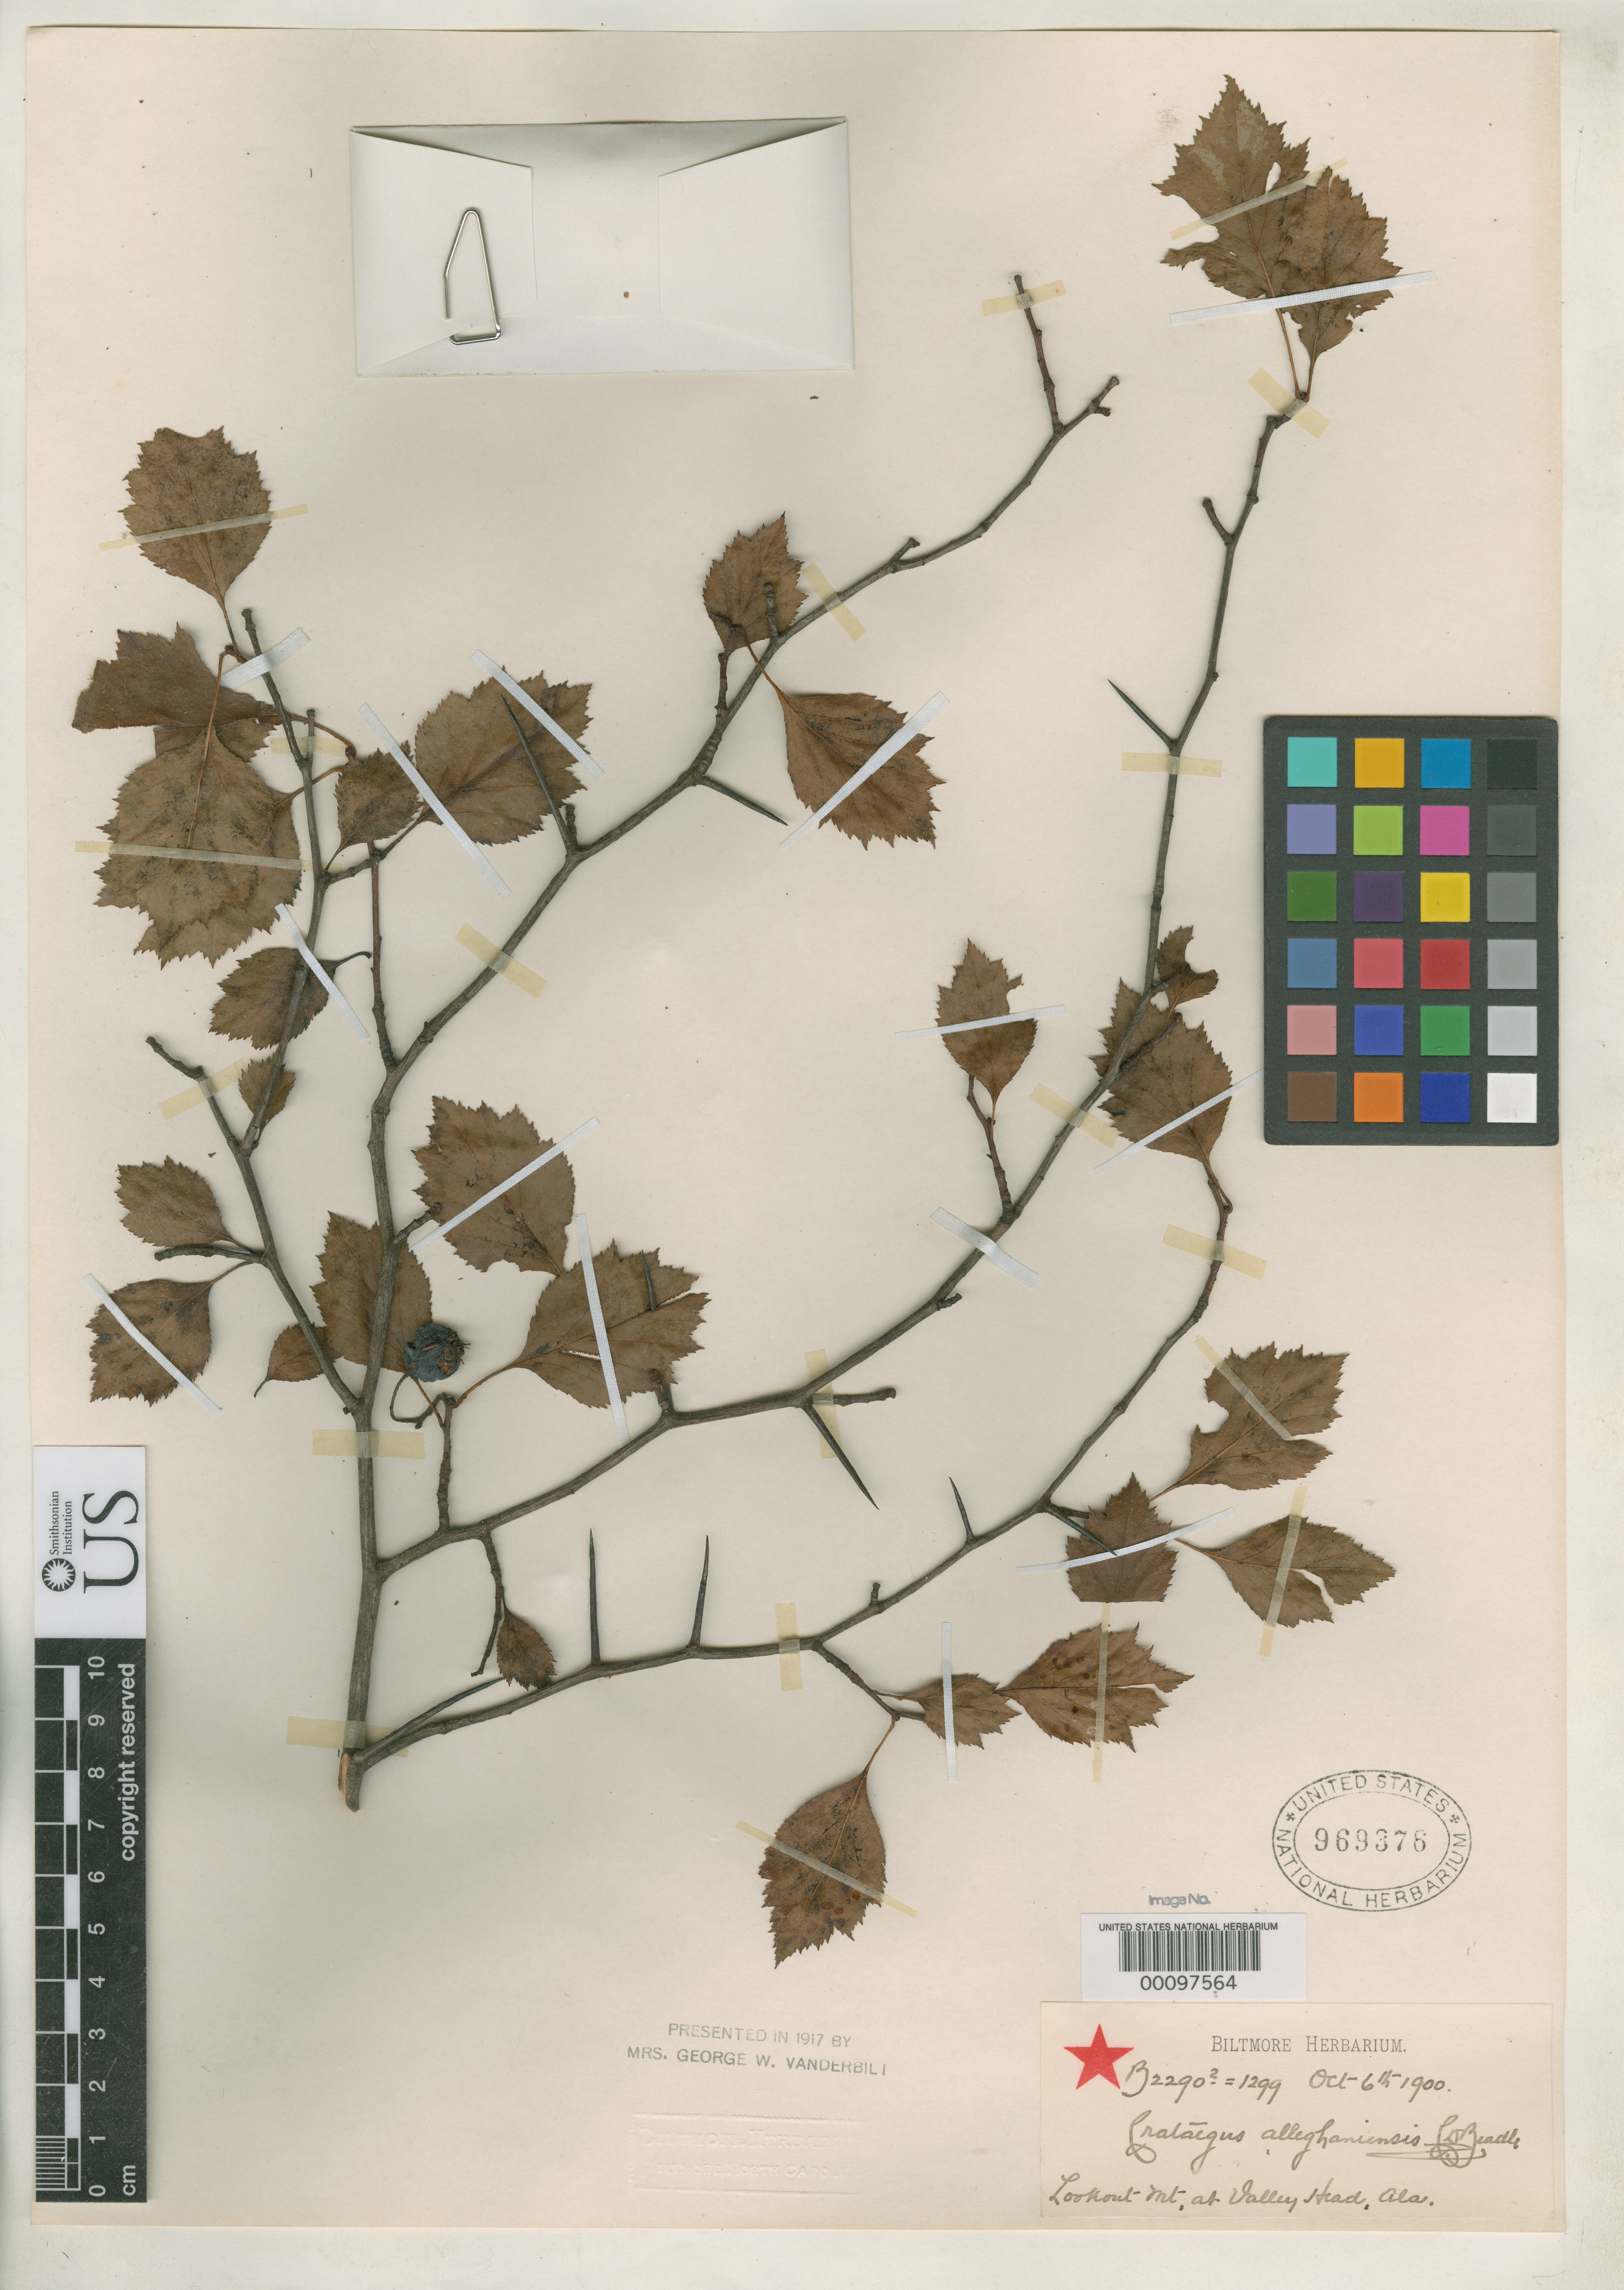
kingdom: Plantae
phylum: Tracheophyta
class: Magnoliopsida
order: Rosales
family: Rosaceae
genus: Crataegus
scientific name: Crataegus alleghaniensis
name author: Beadle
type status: Type Collection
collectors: ex herb. Biltmore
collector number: B 2290? = 1299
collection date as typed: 06 Oct 1900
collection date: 1900-10-06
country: United States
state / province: Alabama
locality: Lookout Mt. at Valley Head, Ala.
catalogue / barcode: US 969376